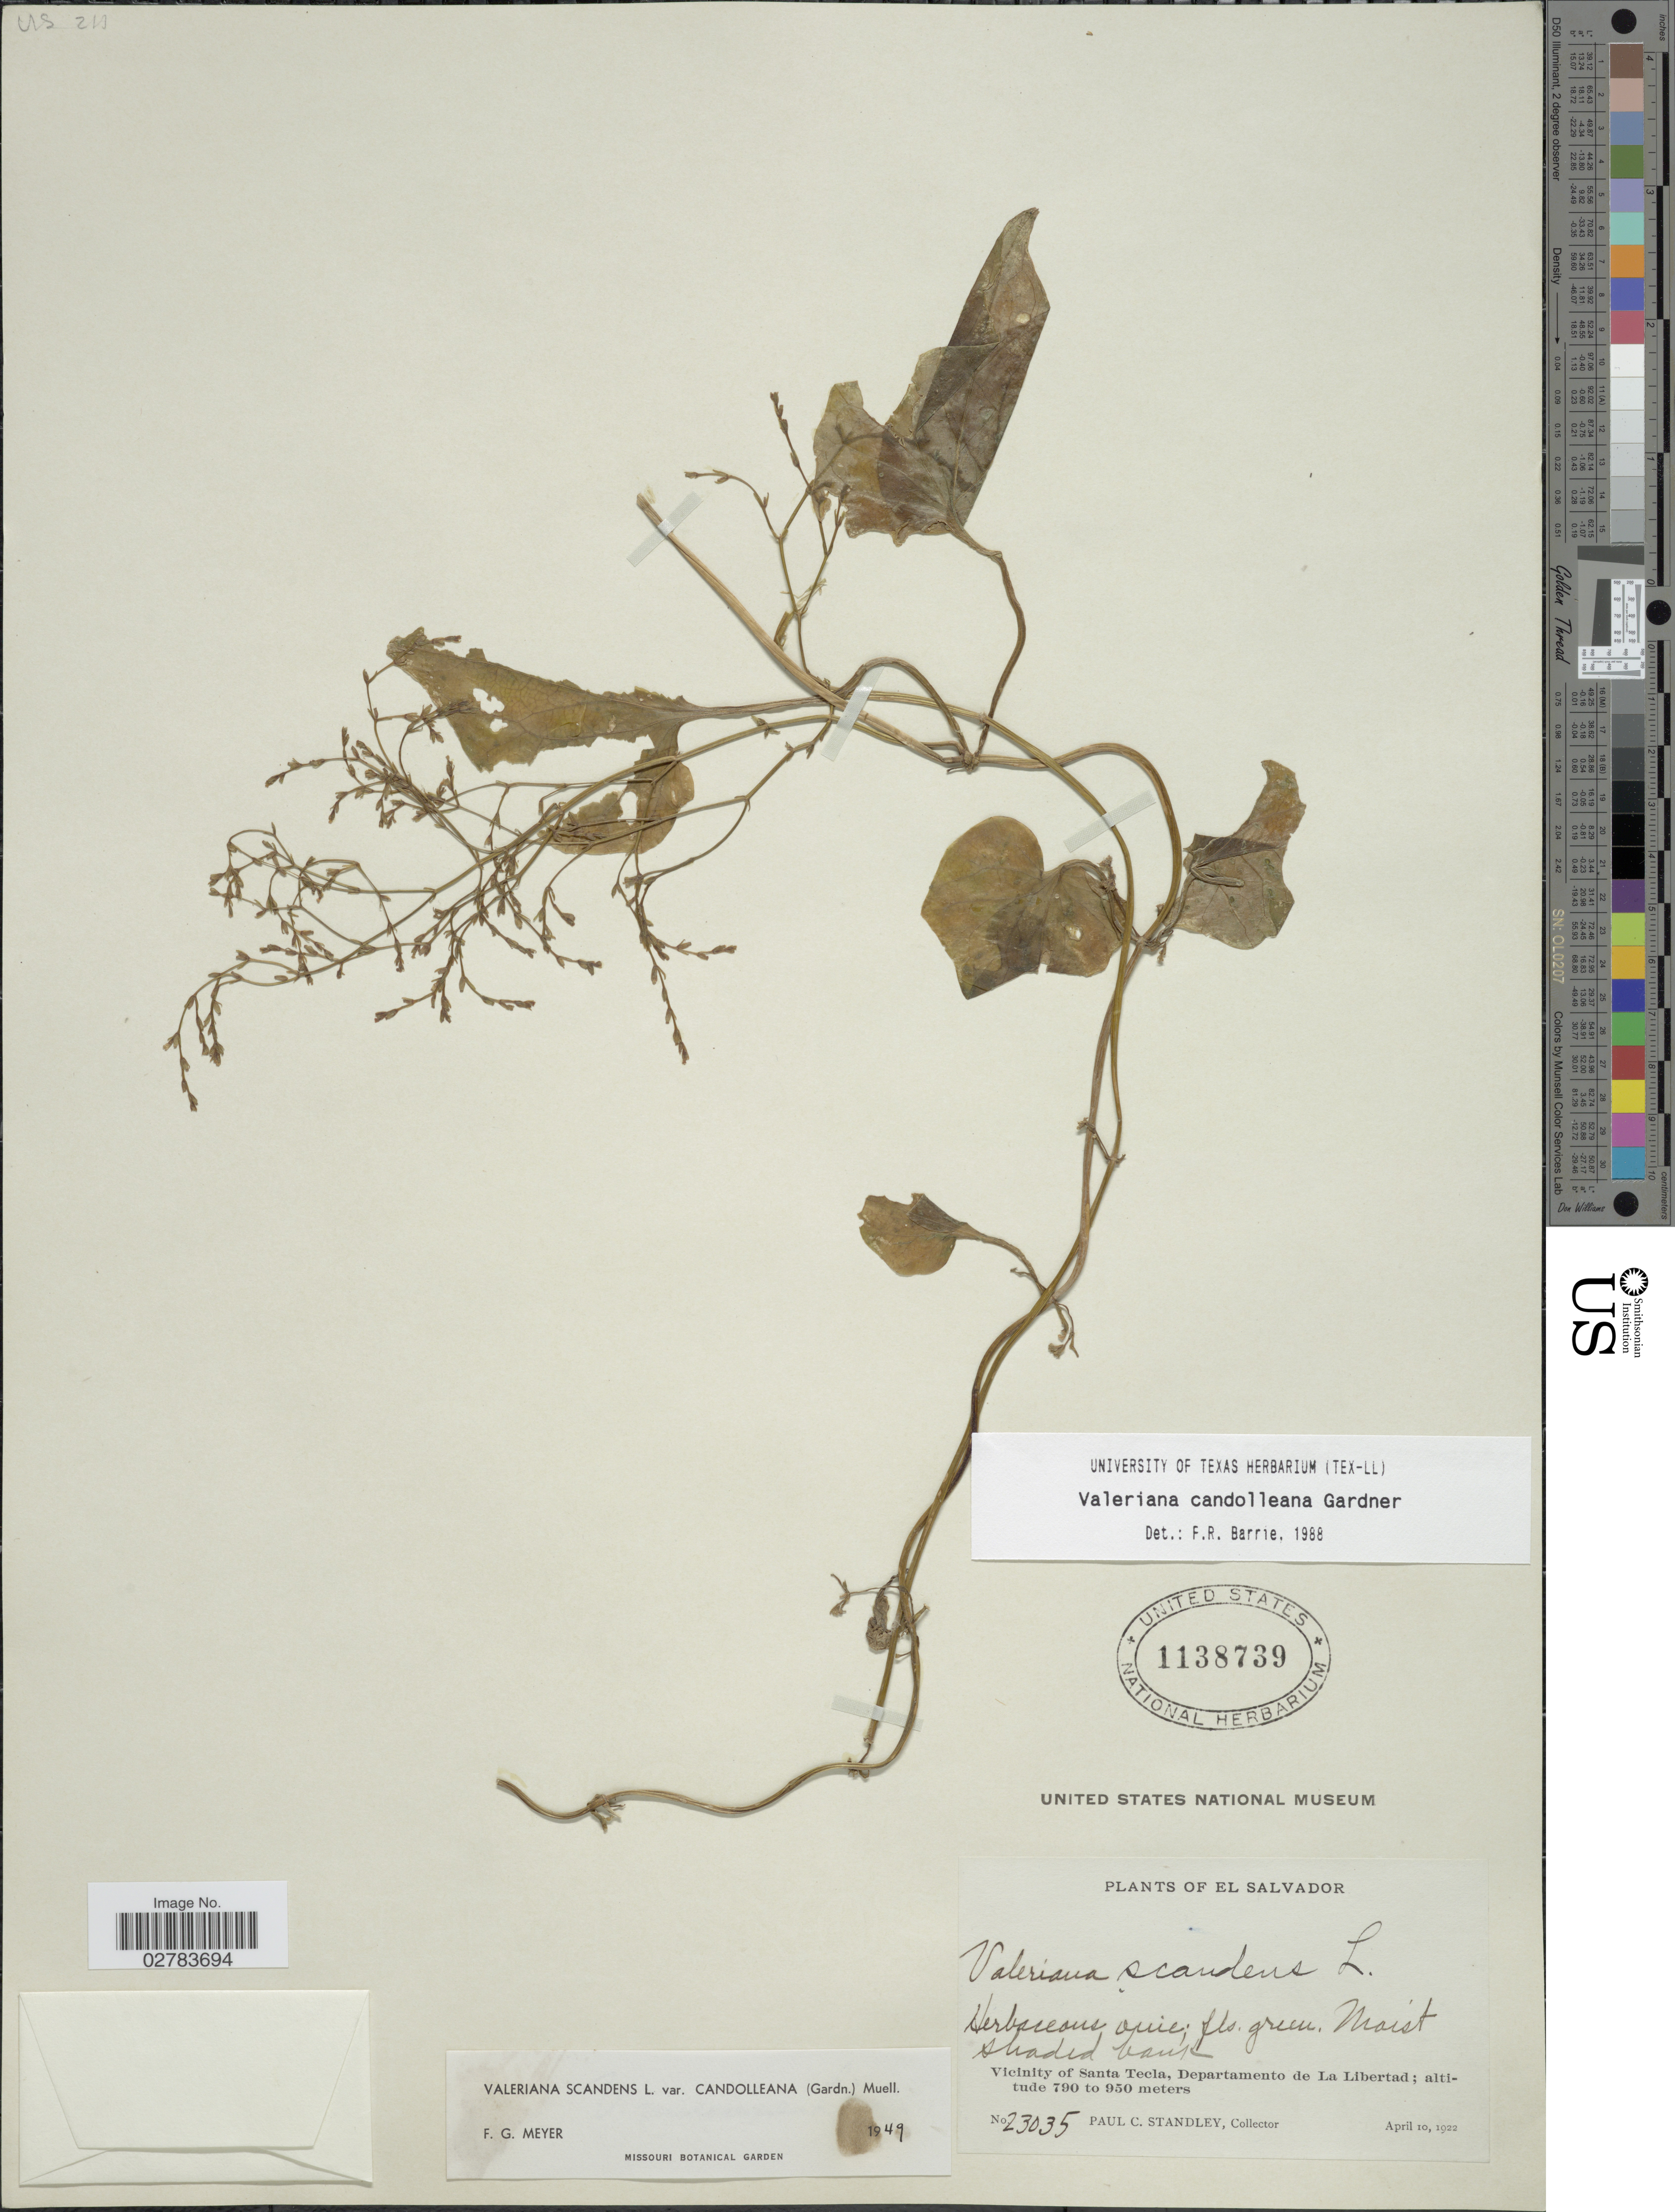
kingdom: Plantae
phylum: Tracheophyta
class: Magnoliopsida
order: Dipsacales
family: Caprifoliaceae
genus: Valeriana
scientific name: Valeriana candolleana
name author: Gardner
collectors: P. C. Standley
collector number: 23035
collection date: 1922-04-10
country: El Salvador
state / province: La Libertad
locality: Vicinity of Santa Tecla, Departamento de La Libertad.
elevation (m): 790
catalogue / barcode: US 1138739